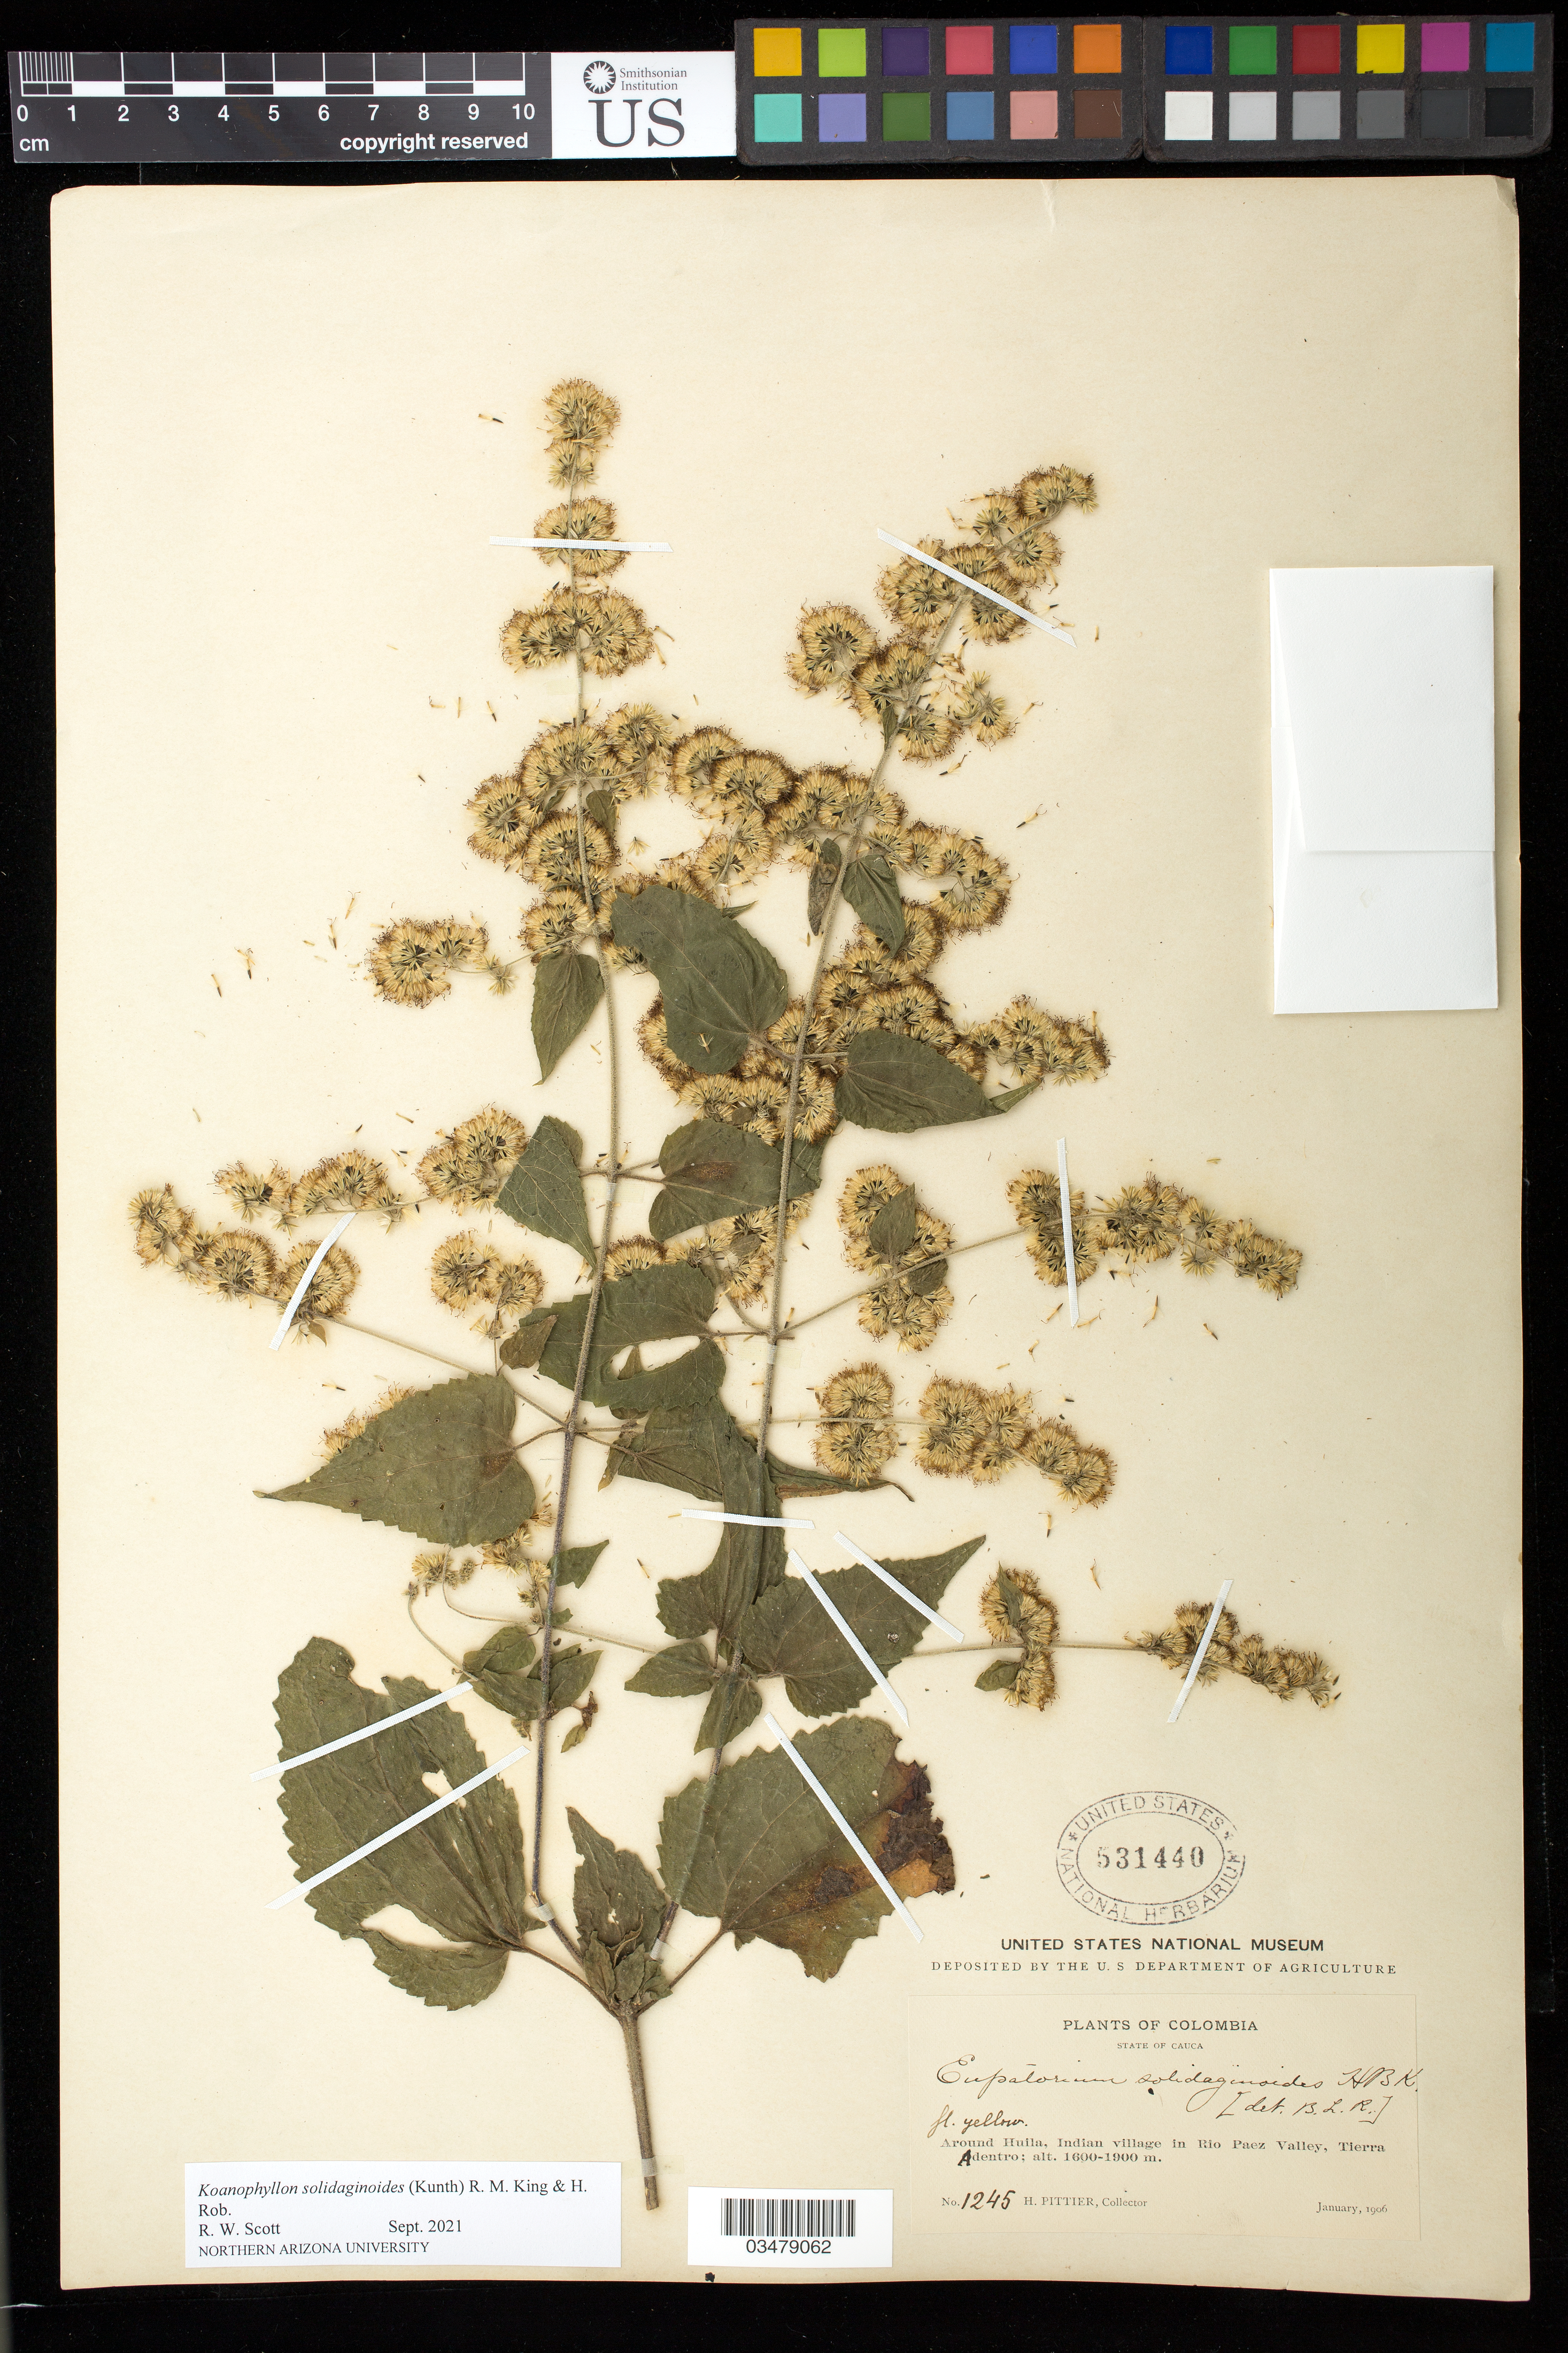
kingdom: Plantae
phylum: Tracheophyta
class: Magnoliopsida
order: Asterales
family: Asteraceae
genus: Koanophyllon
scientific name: Koanophyllon solidaginoides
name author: (Kunth) R.M. King & H. Rob.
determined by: Scott, R. W.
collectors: H. F. Pittier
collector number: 1245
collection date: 1906-01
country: Colombia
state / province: Cauca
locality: Around Huila, Indian village in Rio Paez Valley, Tierra Adentro.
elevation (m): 1600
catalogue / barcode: US 531440